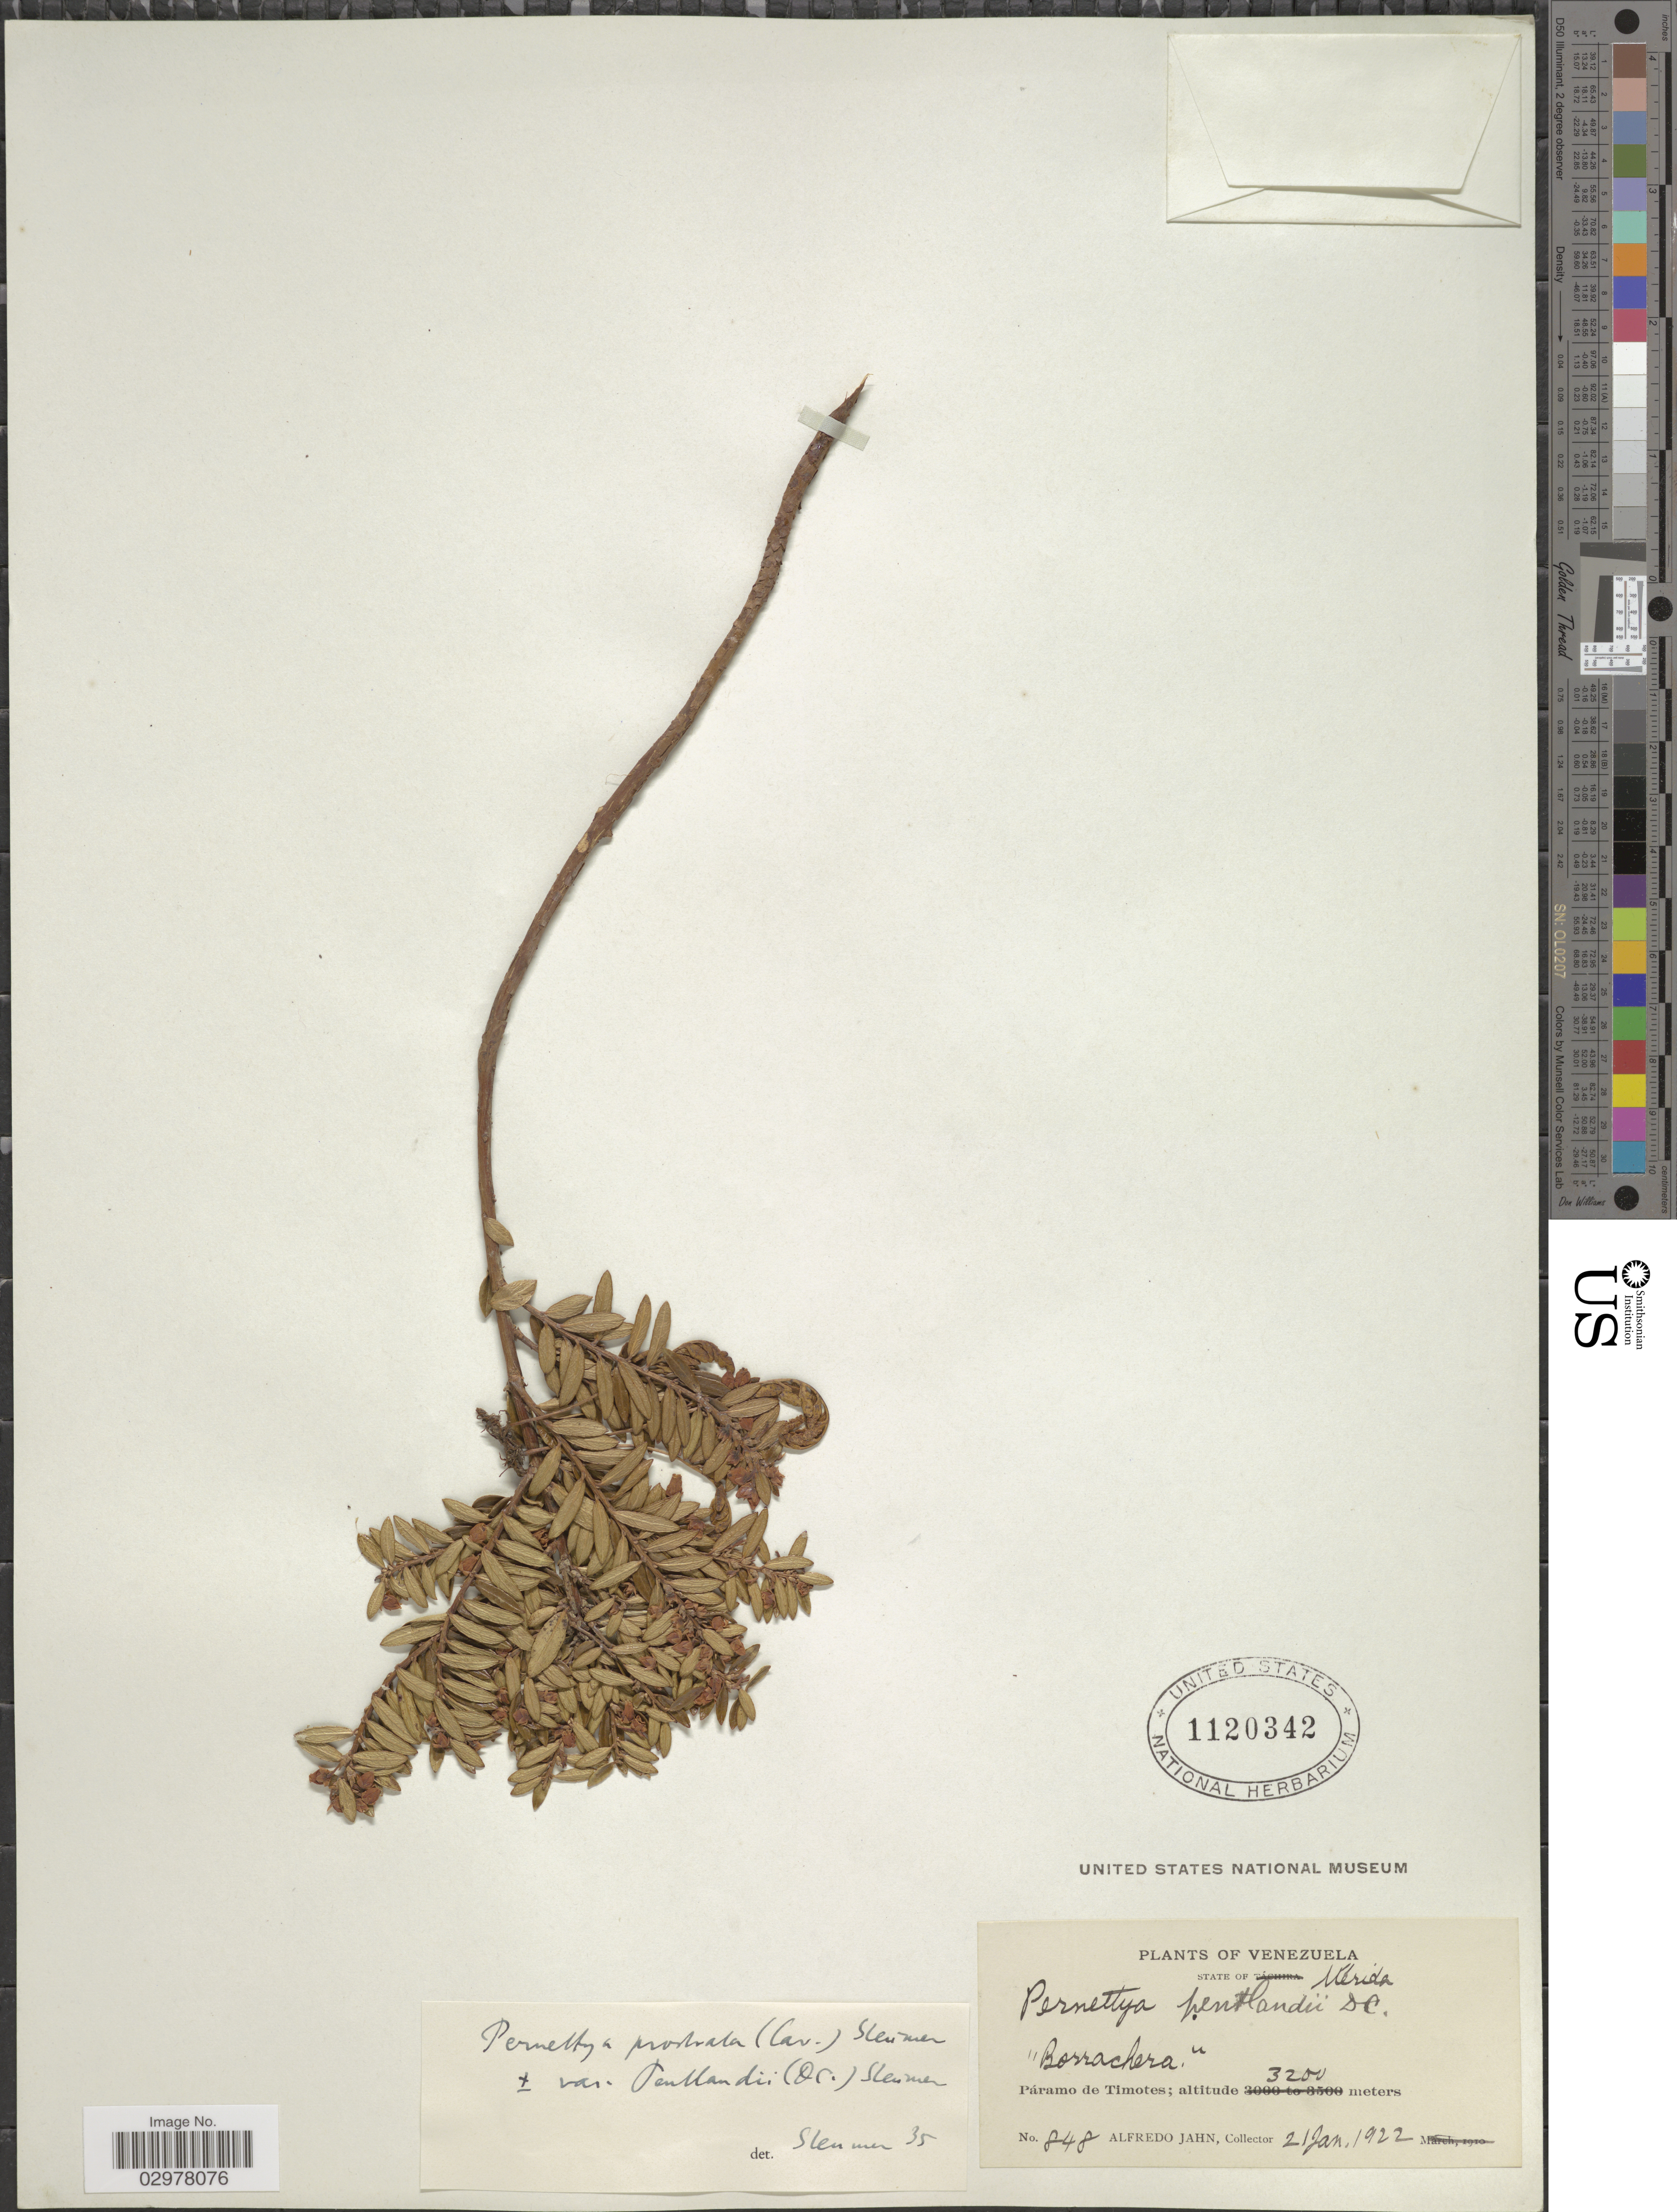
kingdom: Plantae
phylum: Tracheophyta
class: Magnoliopsida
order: Ericales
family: Ericaceae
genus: Pernettya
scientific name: Pernettya prostrata var. pentlandii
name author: (DC.) Sleumer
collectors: A. Jahn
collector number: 848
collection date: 1922-01-21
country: Venezuela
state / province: Mérida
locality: Páramo de Timotes.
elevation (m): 3200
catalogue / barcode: US 1120342